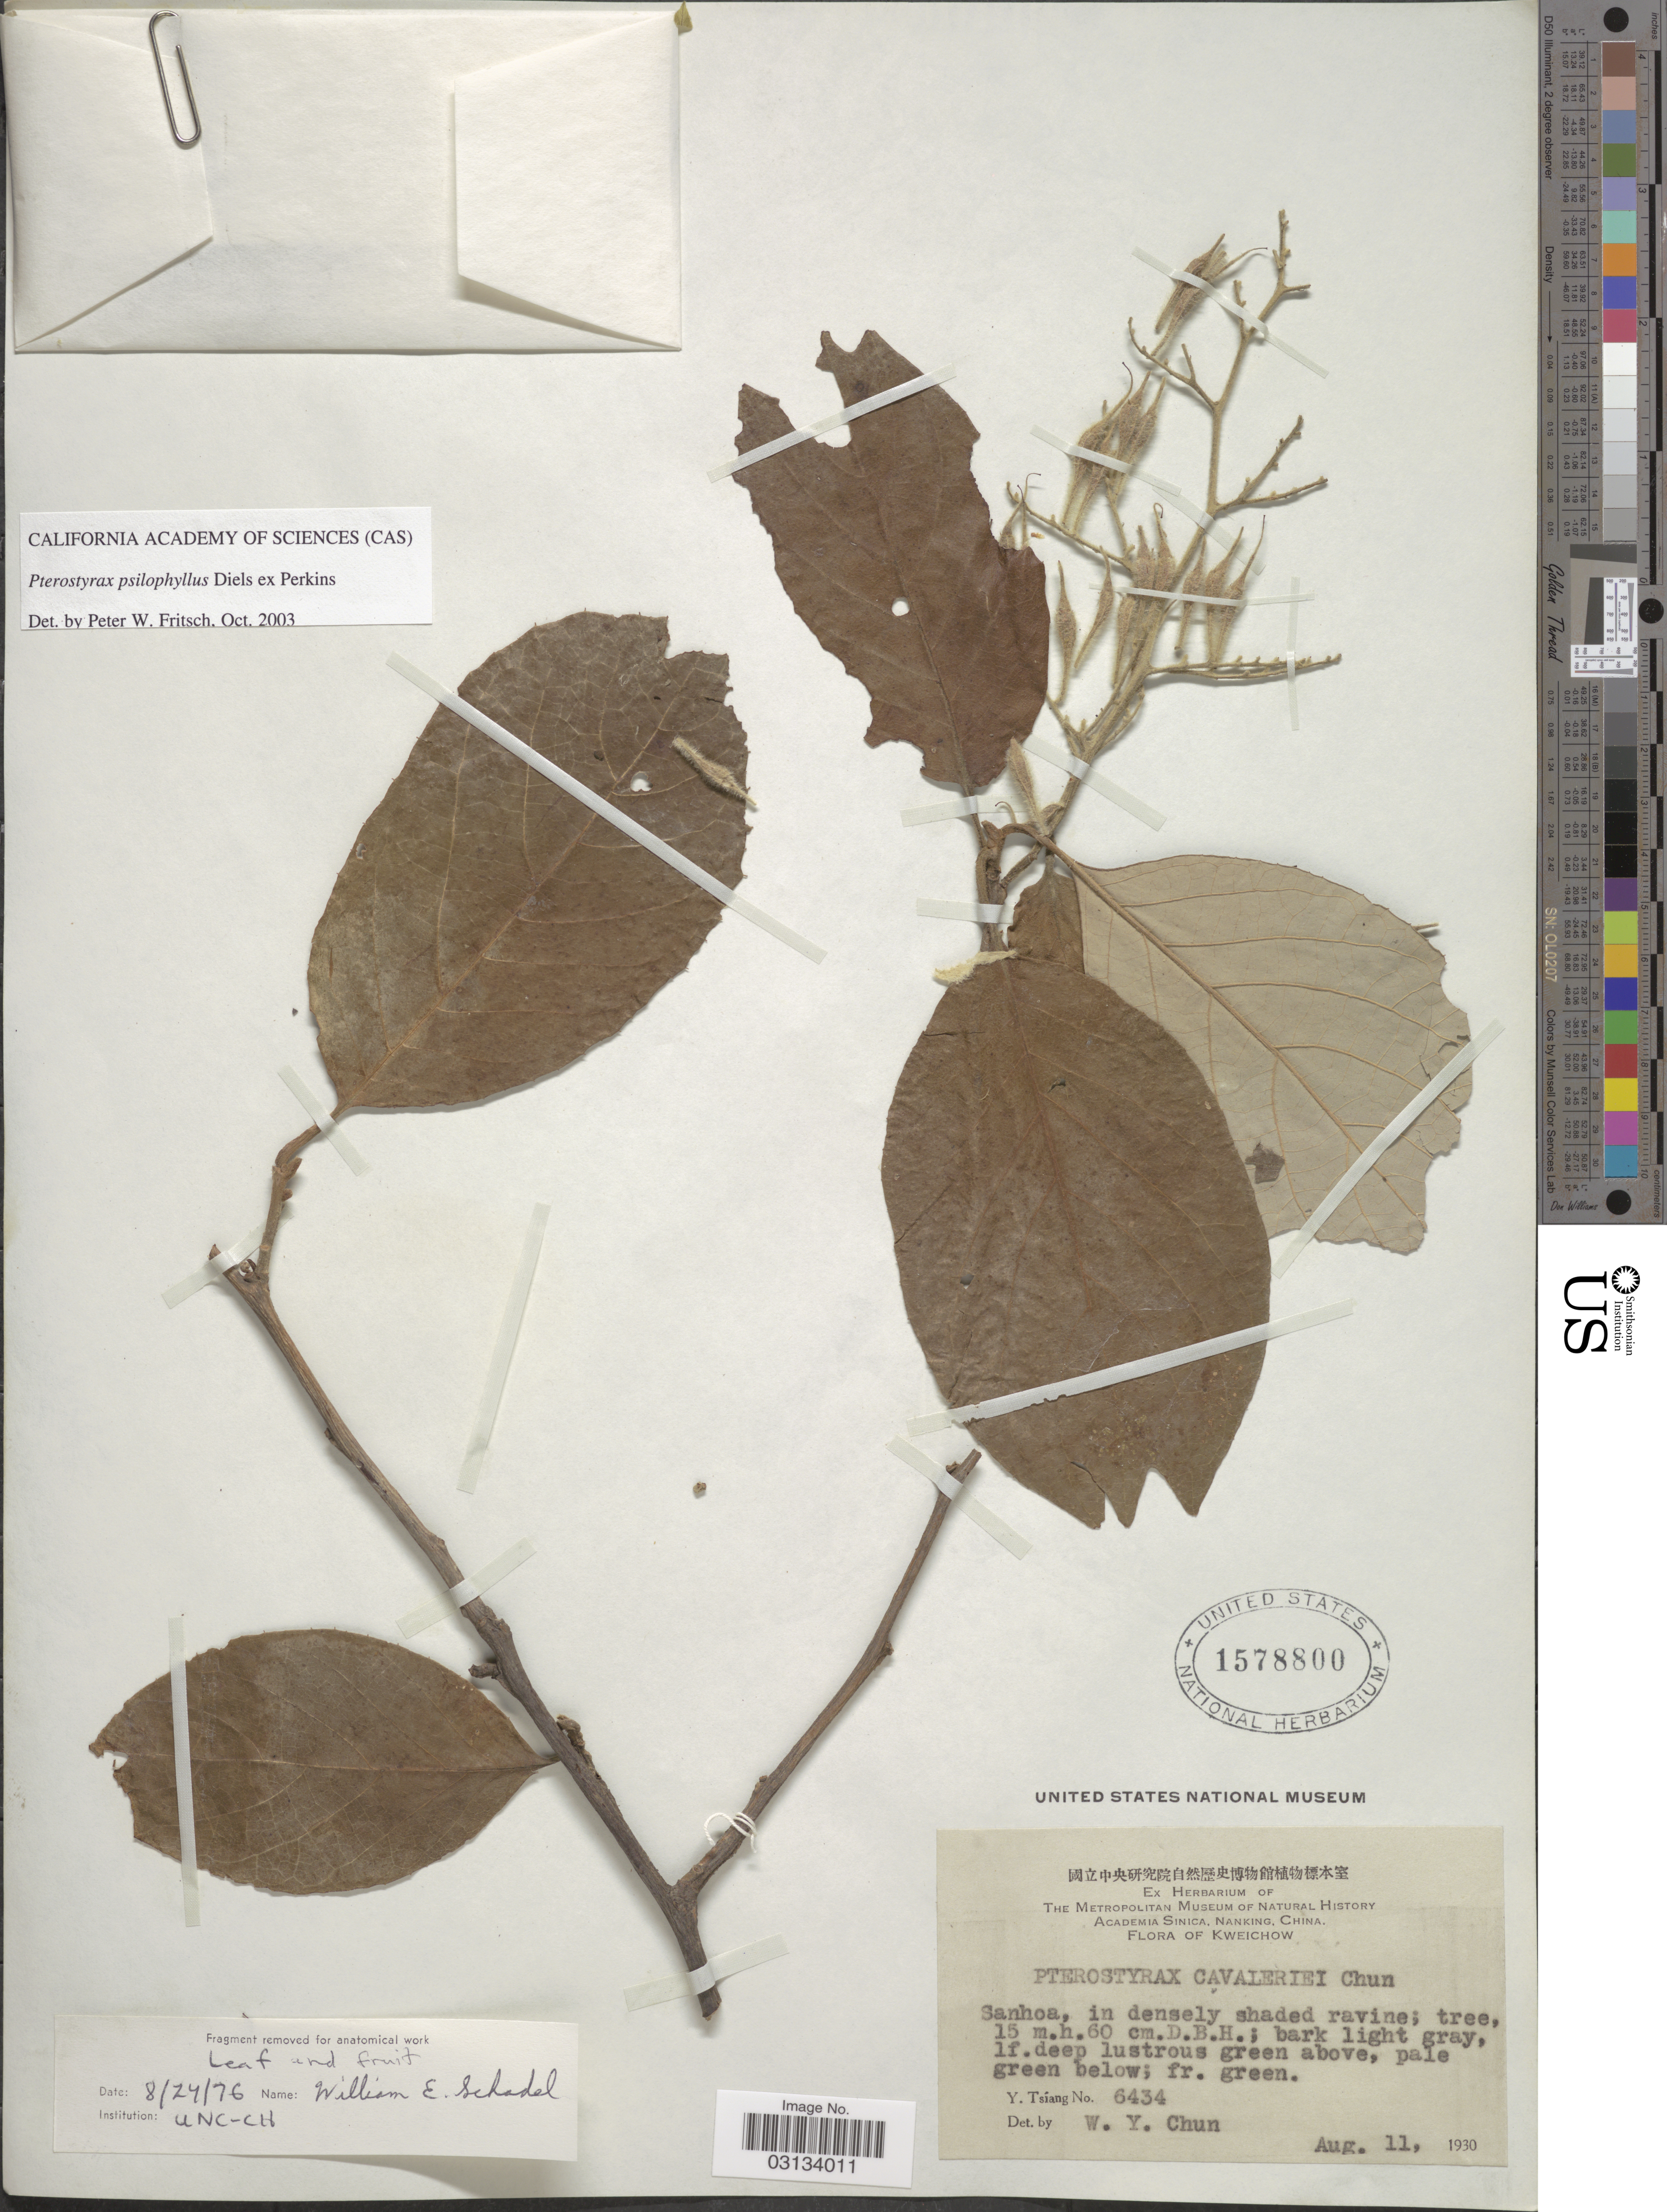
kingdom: Plantae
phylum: Tracheophyta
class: Magnoliopsida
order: Ericales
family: Styracaceae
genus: Pterostyrax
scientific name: Pterostyrax psilophyllus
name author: Diels ex Perkins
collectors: Y. Tsiang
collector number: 6434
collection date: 1930-08-11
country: China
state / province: Guizhou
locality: Kweichow. Sanhoa.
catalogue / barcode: US 1578800